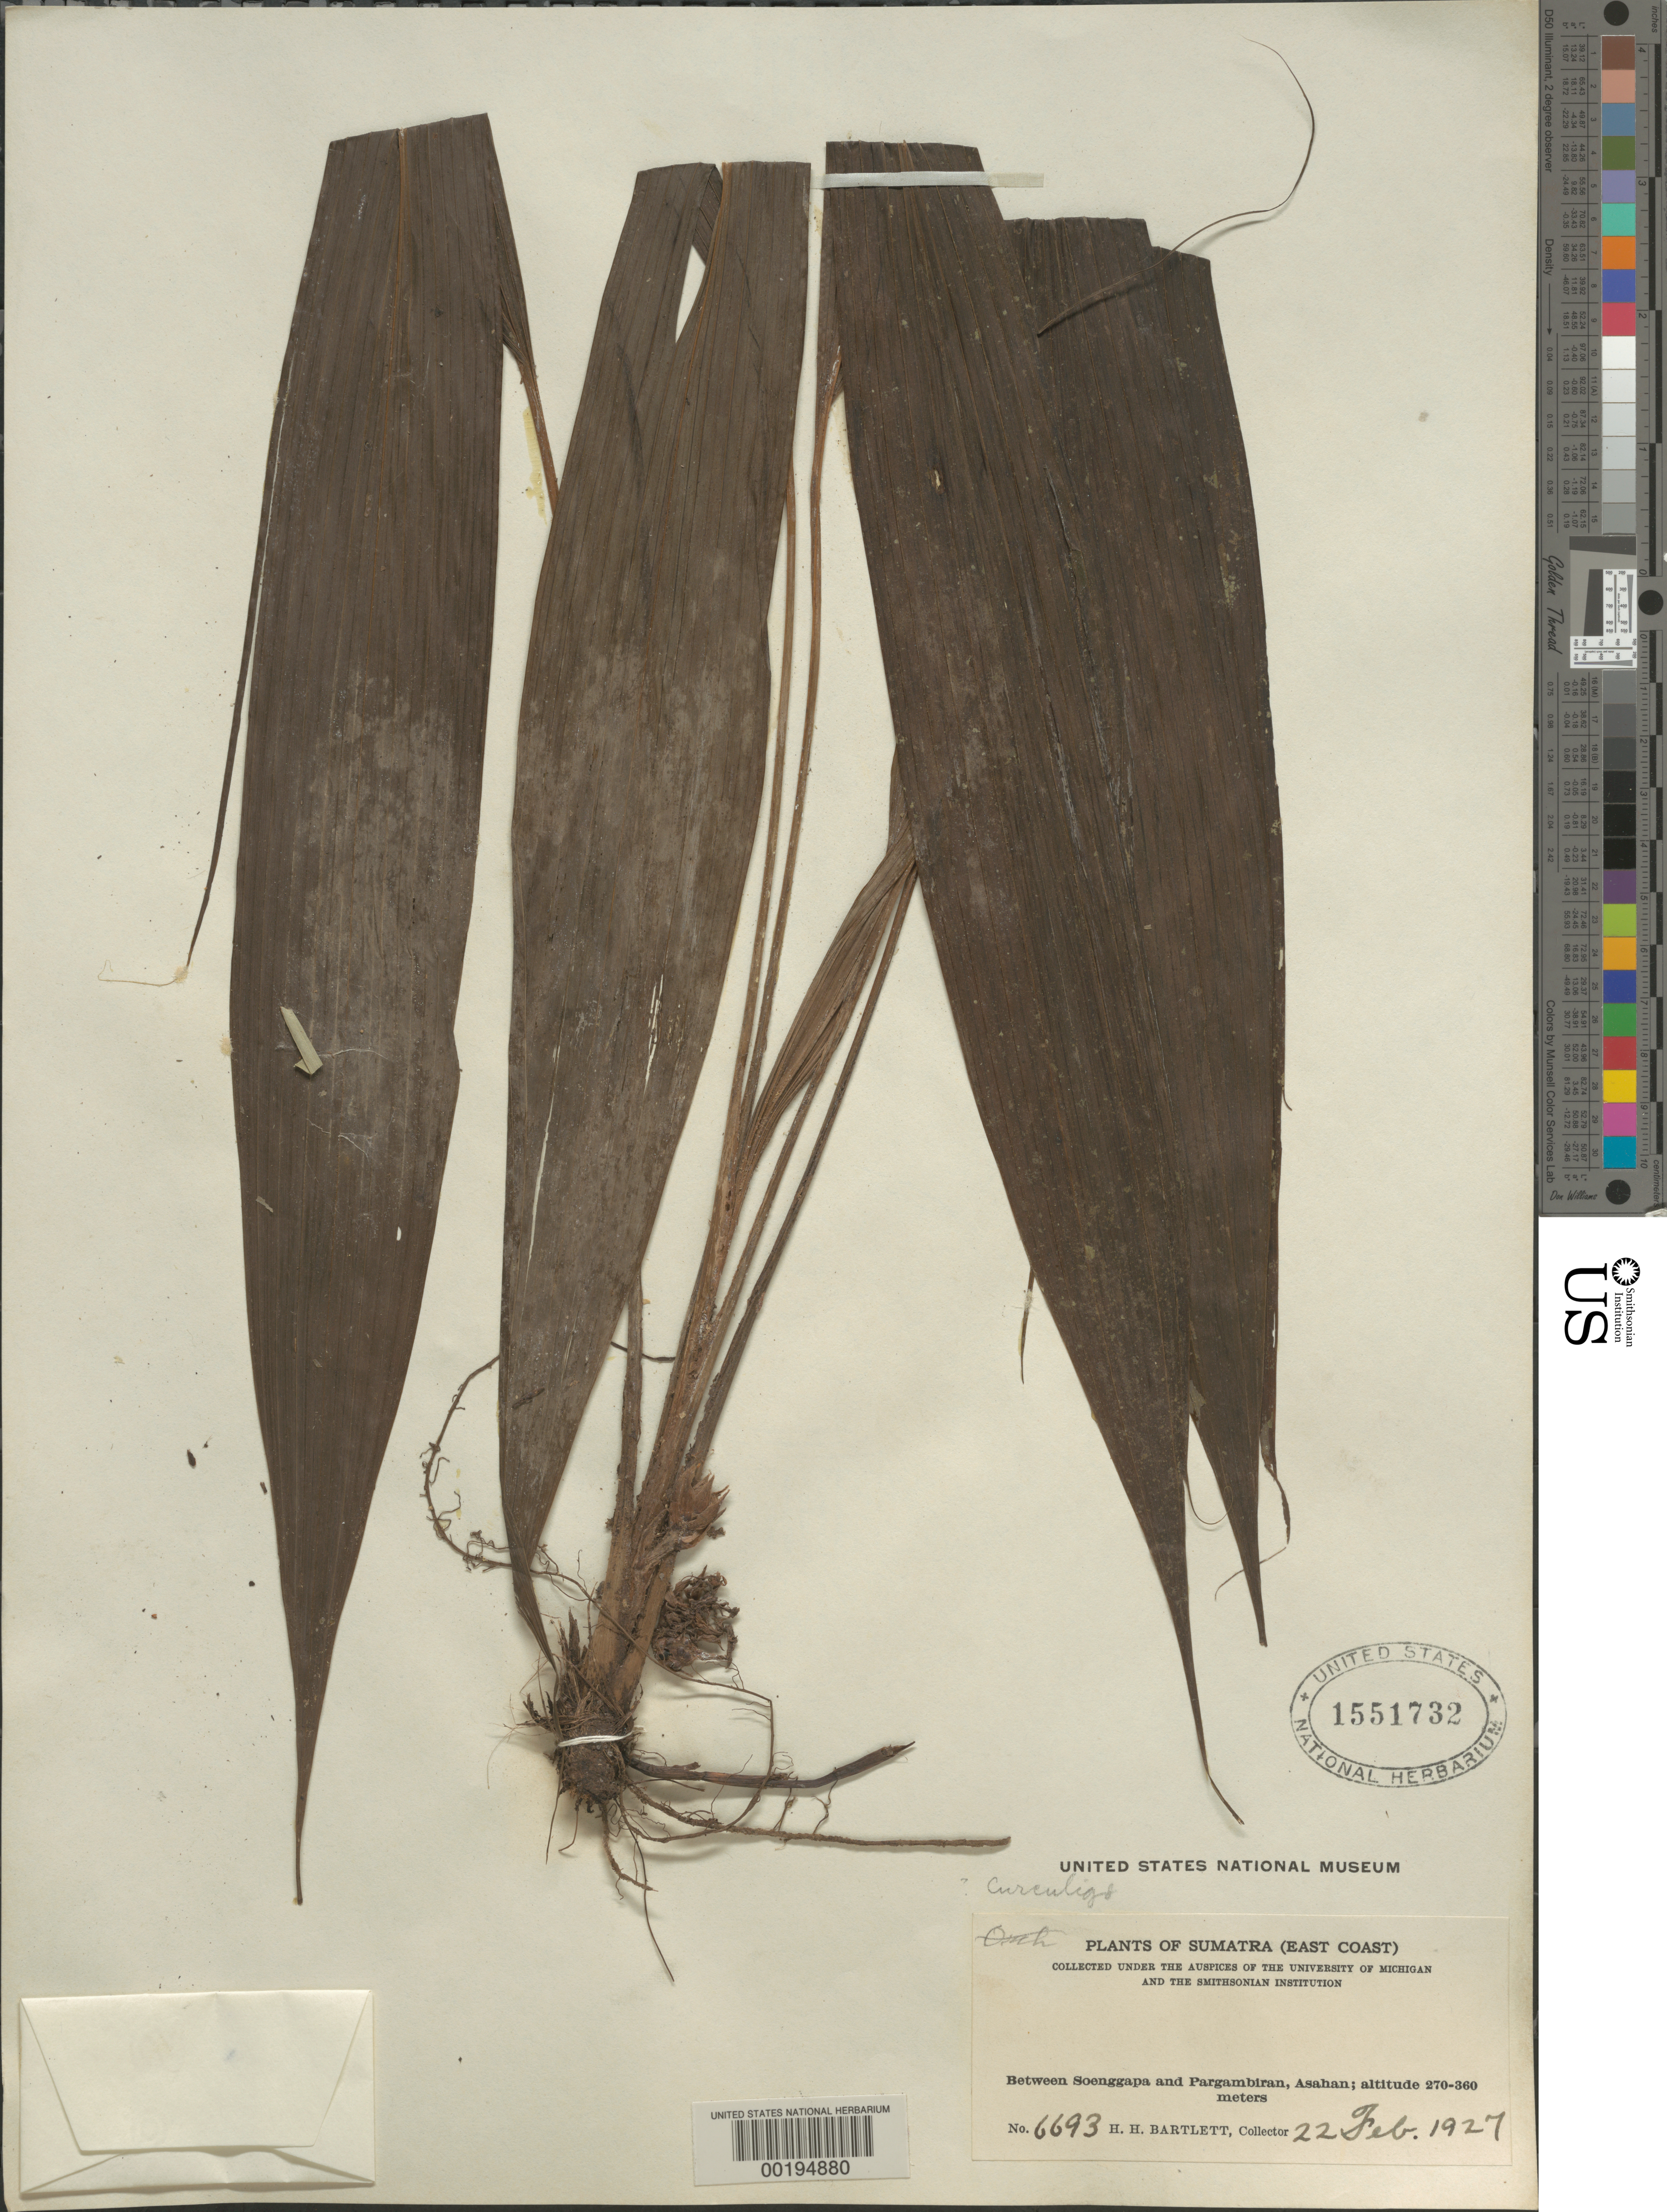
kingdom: Plantae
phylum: Tracheophyta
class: Liliopsida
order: Asparagales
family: Hypoxidaceae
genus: Curculigo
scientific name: Curculigo sp.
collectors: H. H. Bartlett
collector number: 6693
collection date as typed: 22 Feb 1927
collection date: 1927-02-22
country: Indonesia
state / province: Sumatra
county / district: Sumatera Utara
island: Sumatra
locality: Between Soenggapa and Pargambiran, Asahan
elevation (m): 270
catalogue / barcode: US 1551732